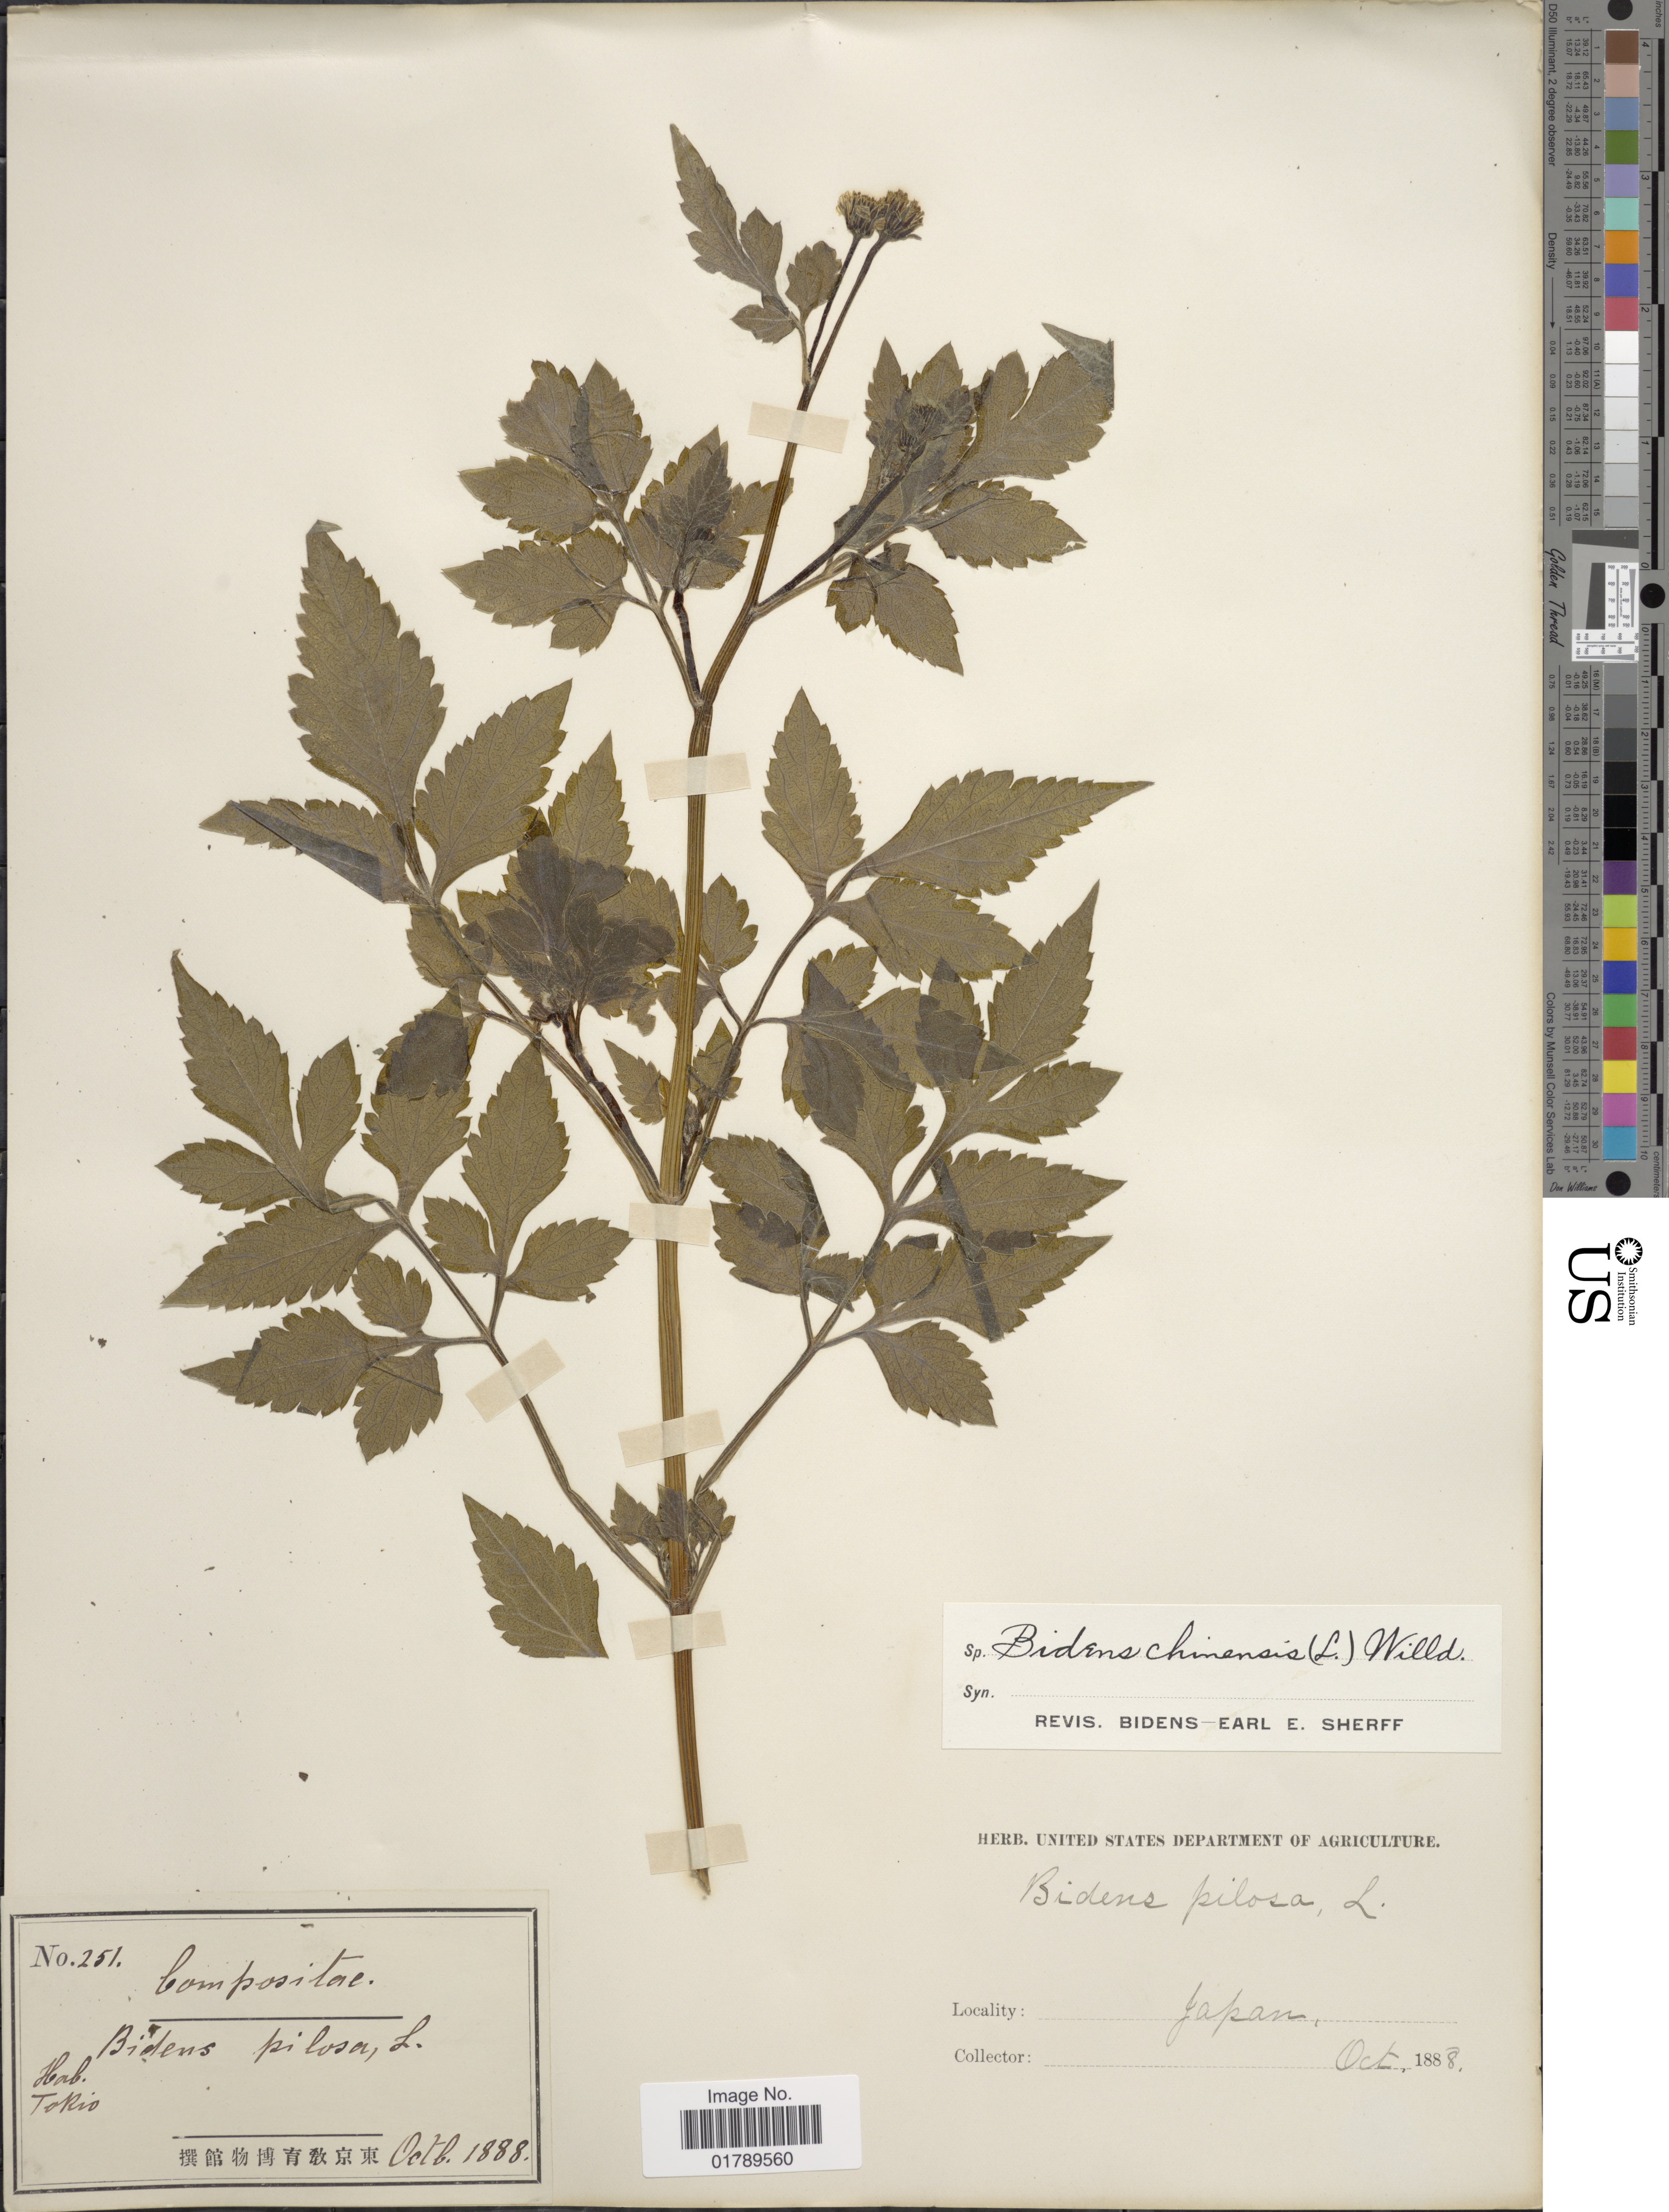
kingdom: Plantae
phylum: Tracheophyta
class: Magnoliopsida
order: Asterales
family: Asteraceae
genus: Bidens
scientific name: Bidens biternata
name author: (Lour.) Merr. & Sherff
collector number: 251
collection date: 1888-10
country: Japan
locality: Tokio (Tokyo)